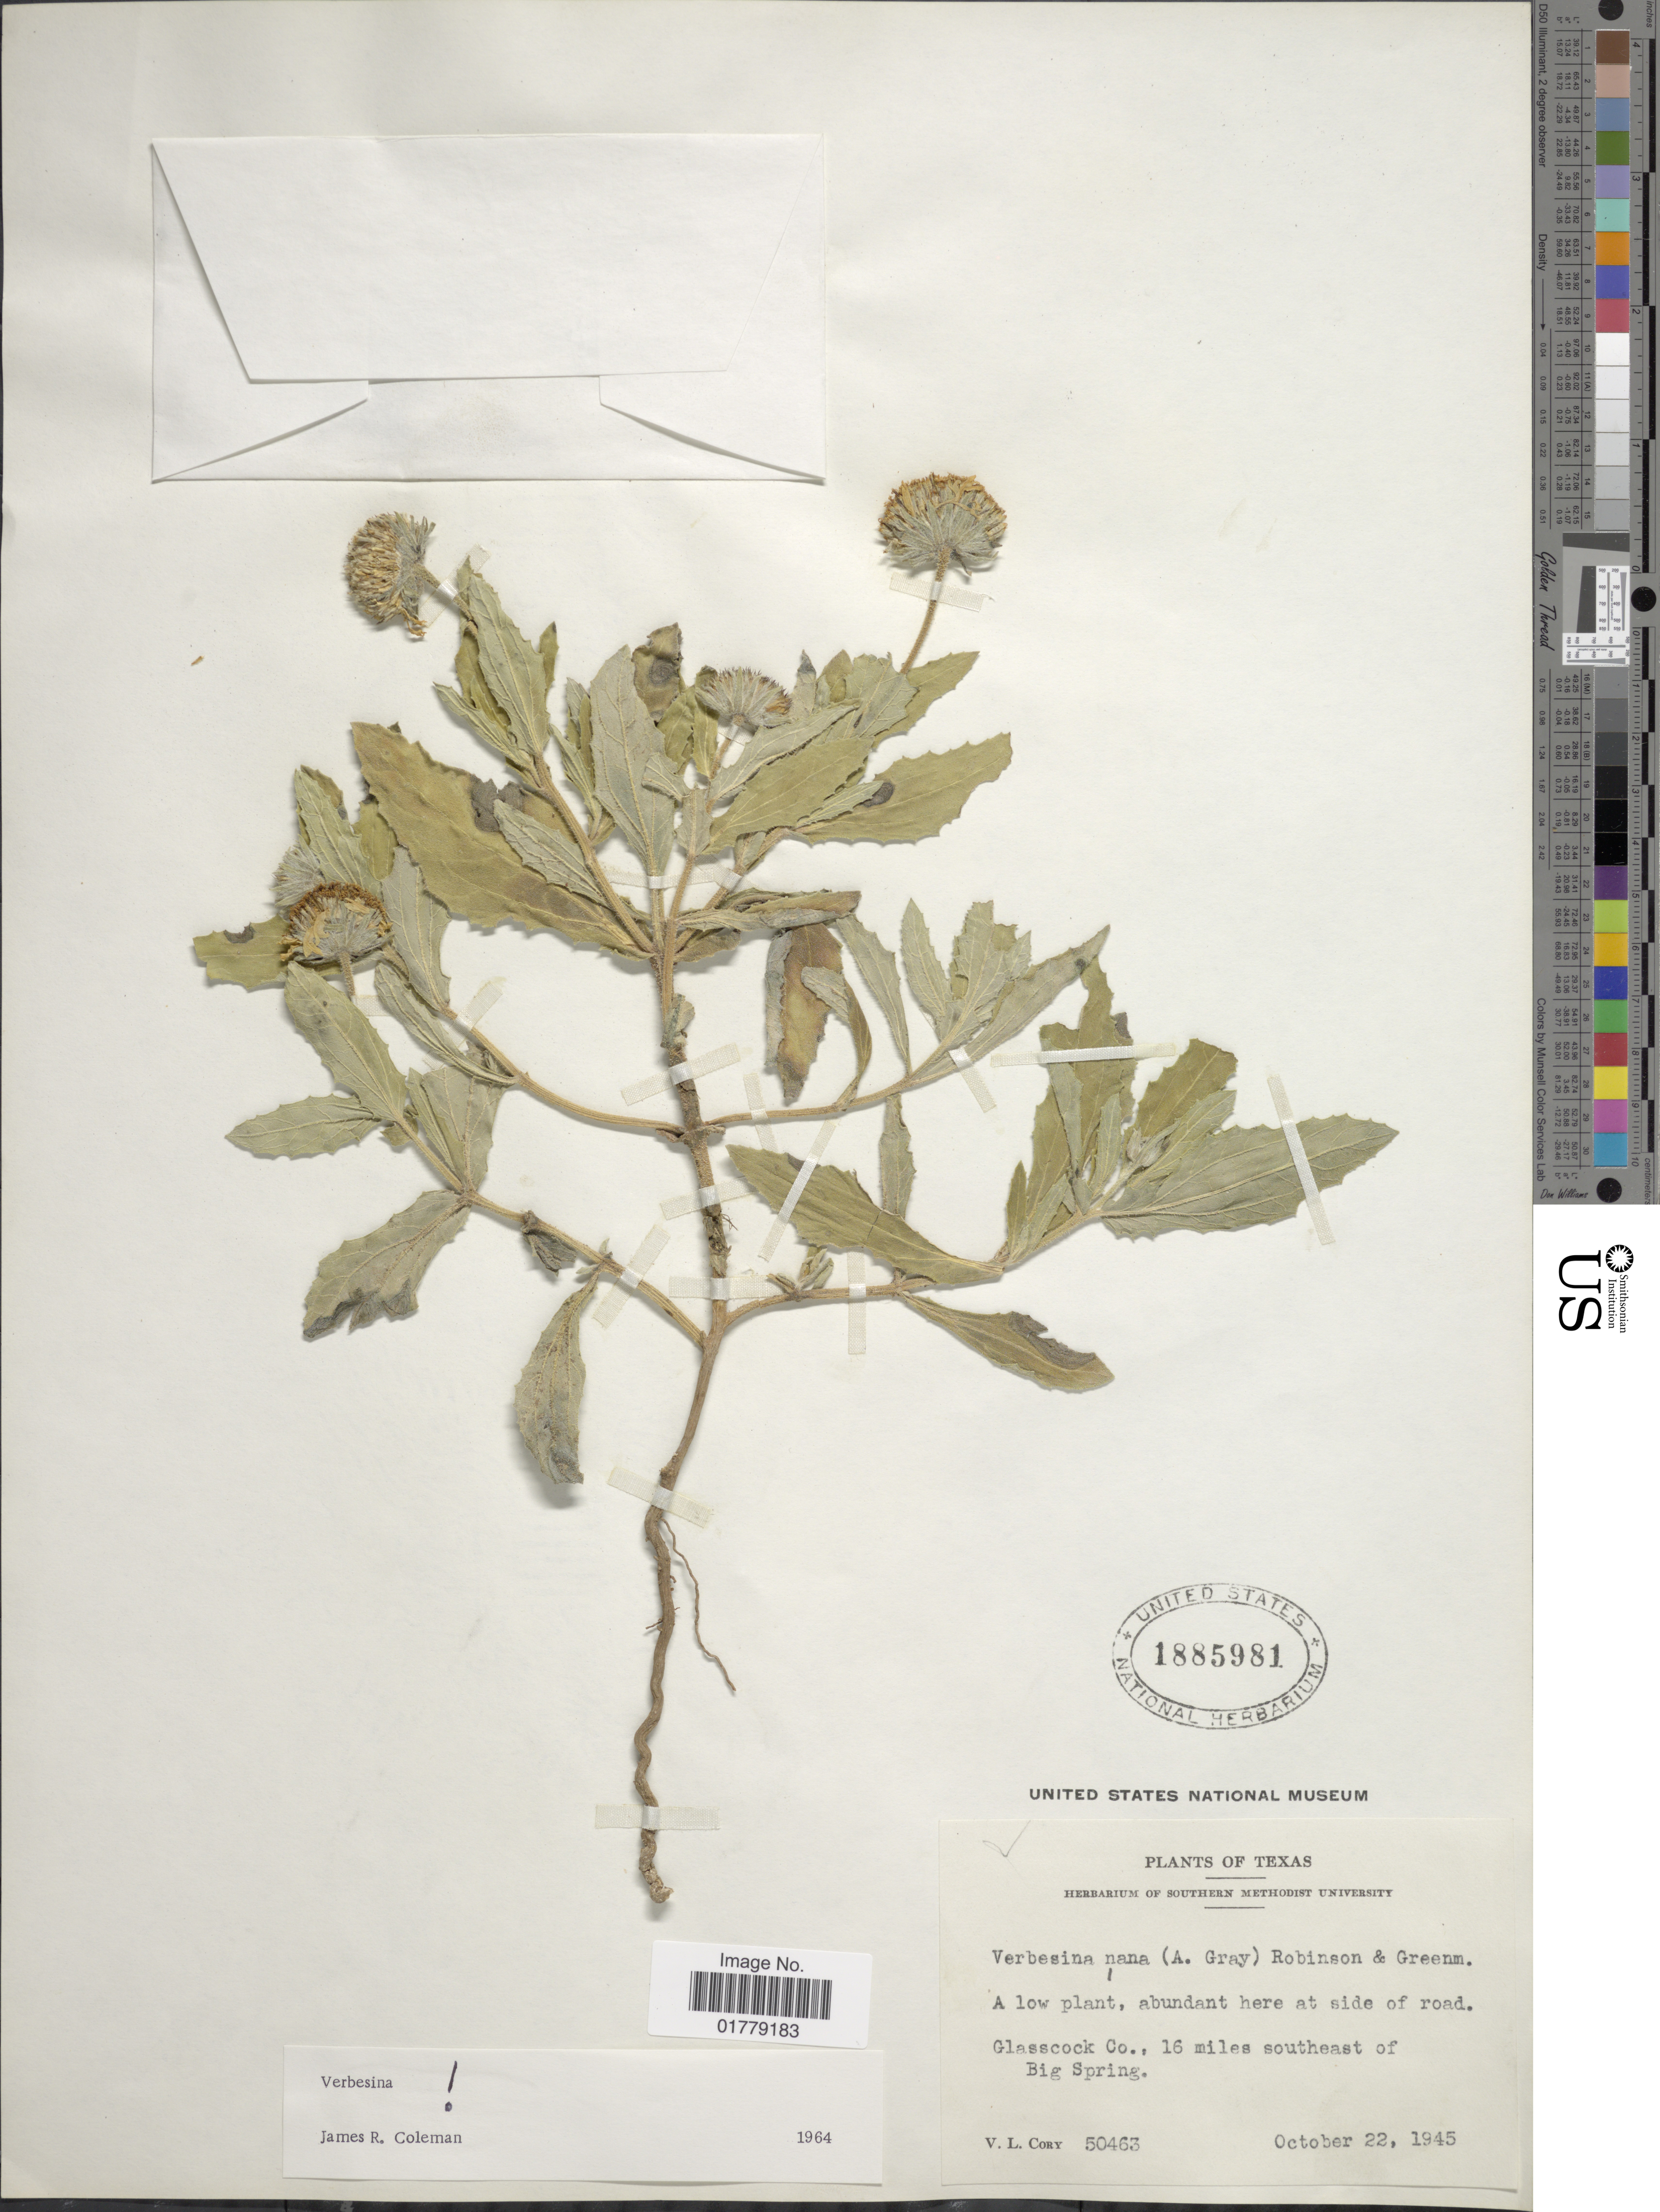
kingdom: Plantae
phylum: Tracheophyta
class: Magnoliopsida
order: Asterales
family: Asteraceae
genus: Verbesina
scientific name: Verbesina nana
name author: (A. Gray) B.L. Rob. & Greenm.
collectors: V. Cory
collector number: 50463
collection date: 1945-10-22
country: United States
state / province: Texas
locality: Glasscock Co., 16 miles southeast of Big Spring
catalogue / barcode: US 1885981